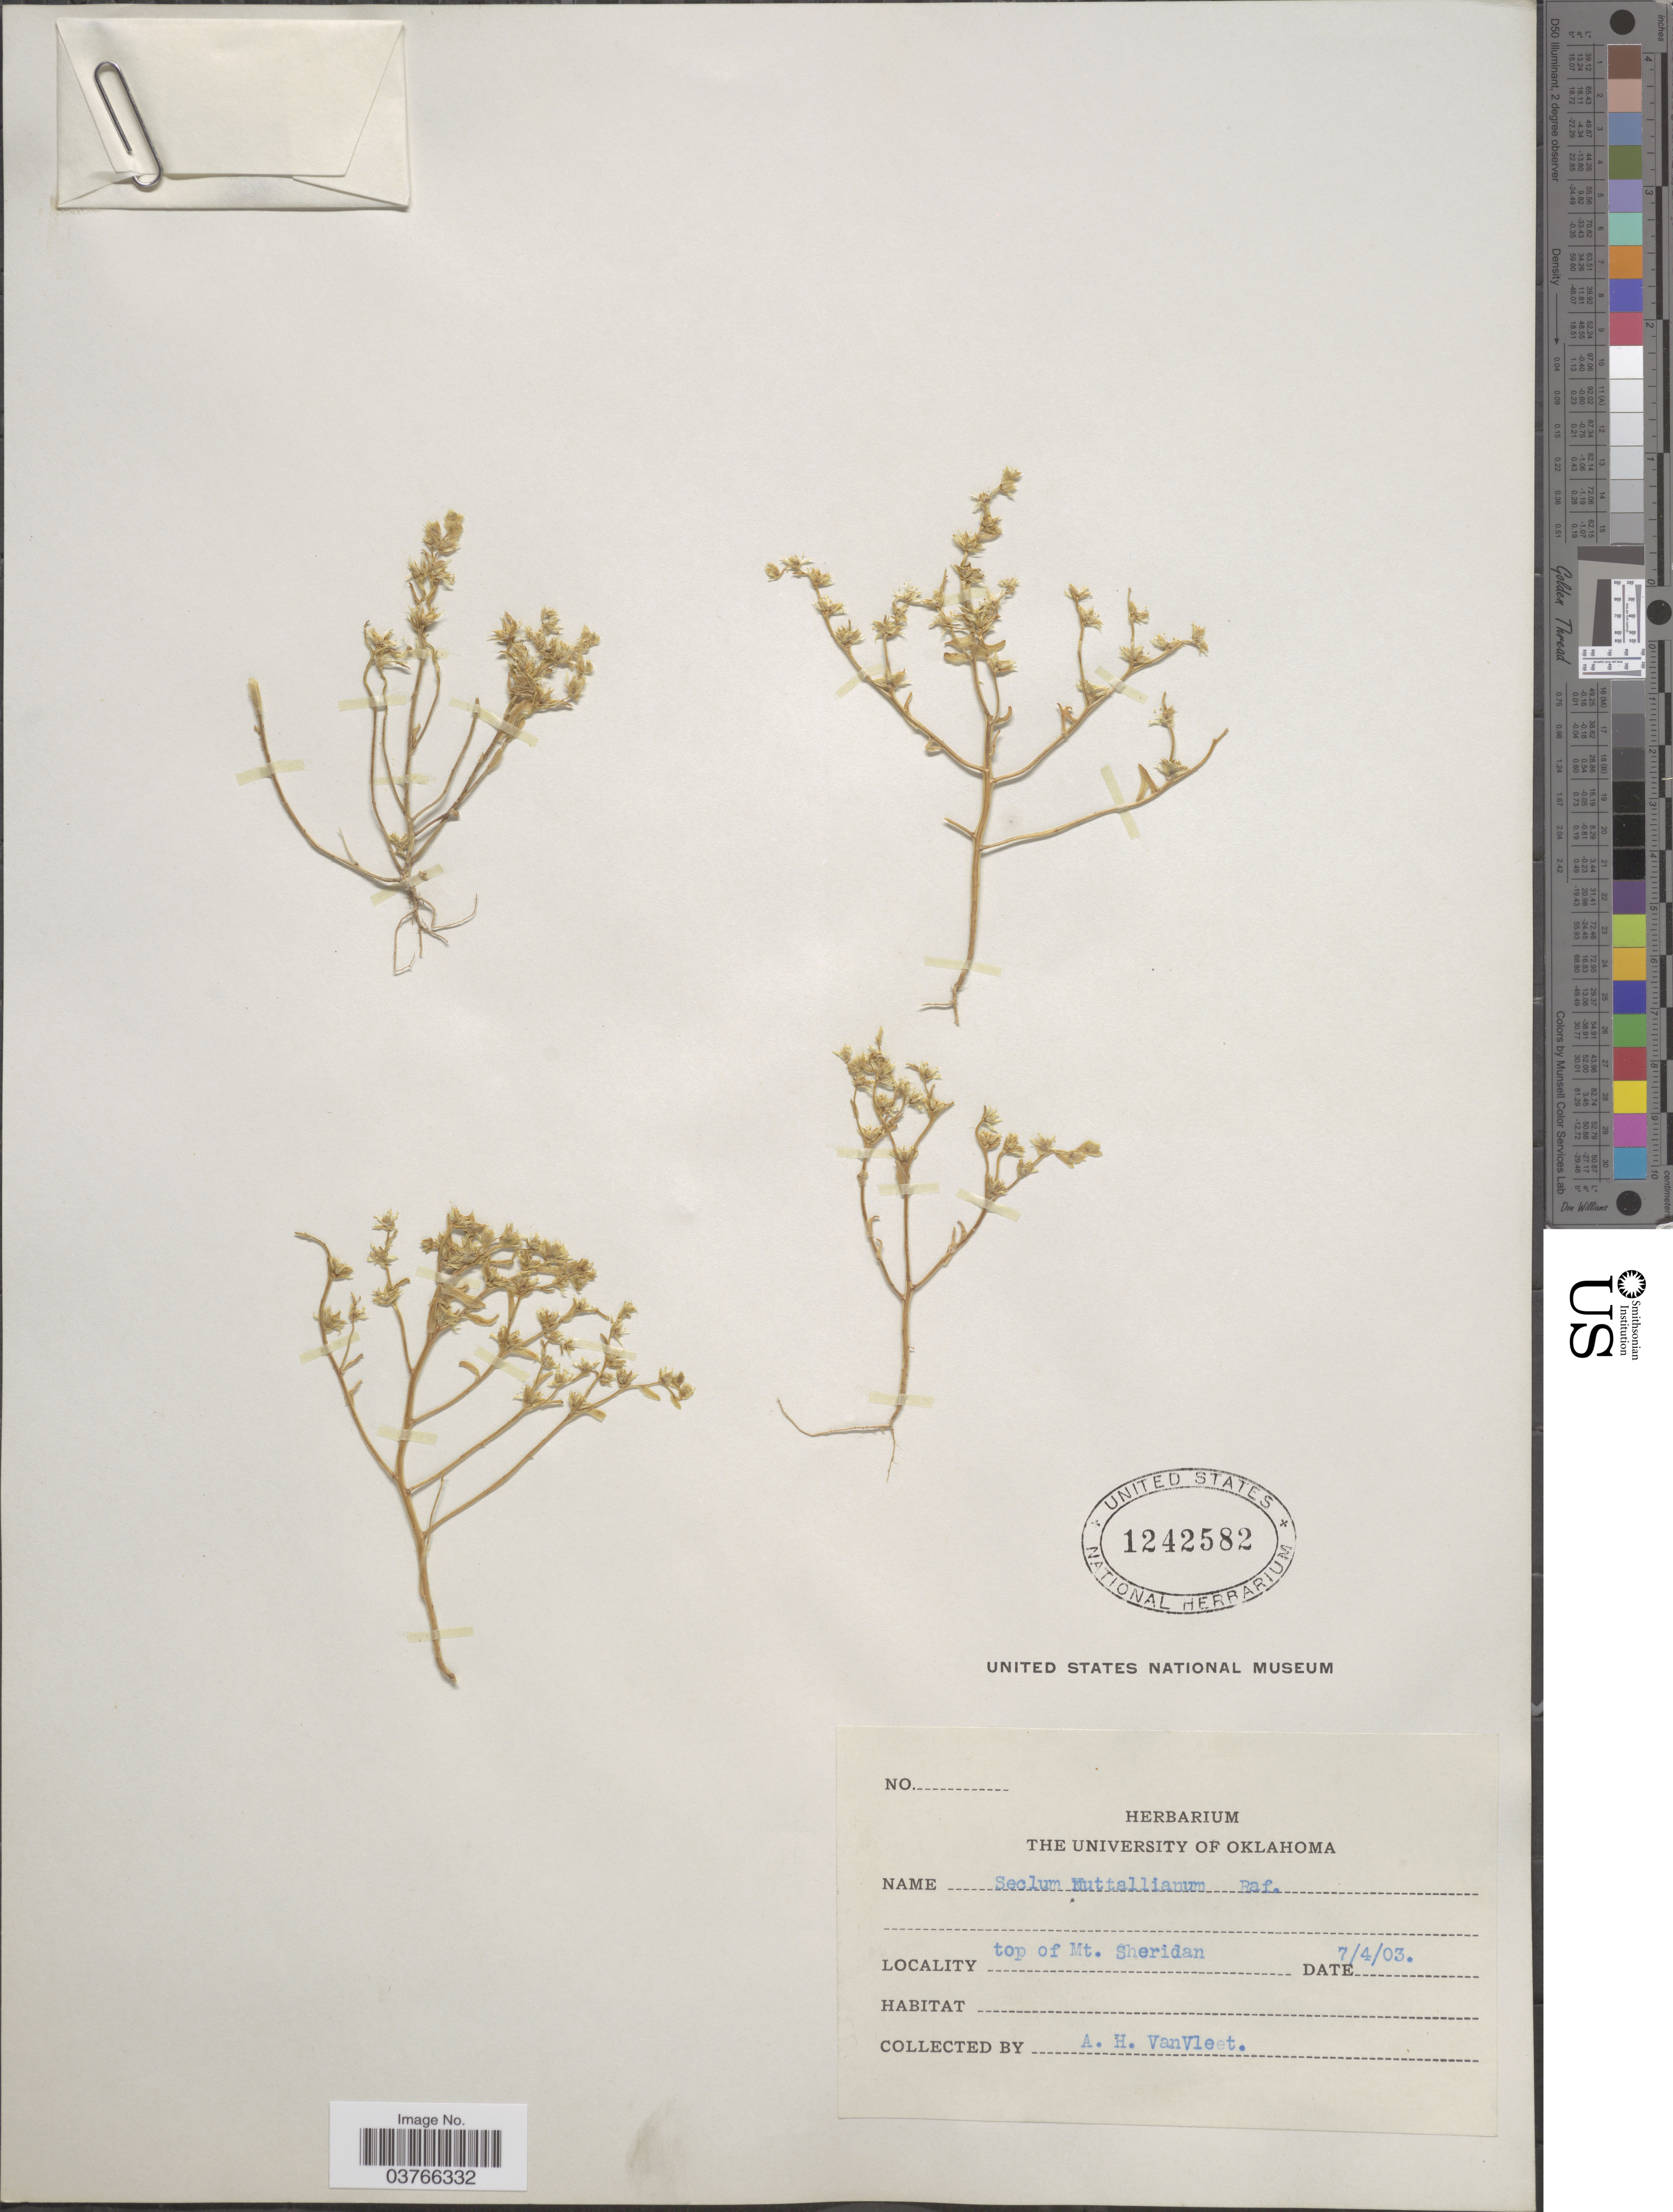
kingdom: Plantae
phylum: Tracheophyta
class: Magnoliopsida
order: Saxifragales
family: Crassulaceae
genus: Sedum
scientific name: Sedum nuttallianum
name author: Raf.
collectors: A. H. Van Vleet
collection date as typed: Transcribed d/m/y: 4/7/3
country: United States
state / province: Oklahoma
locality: Top of Mt. Sheridan.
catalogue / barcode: US 1242582